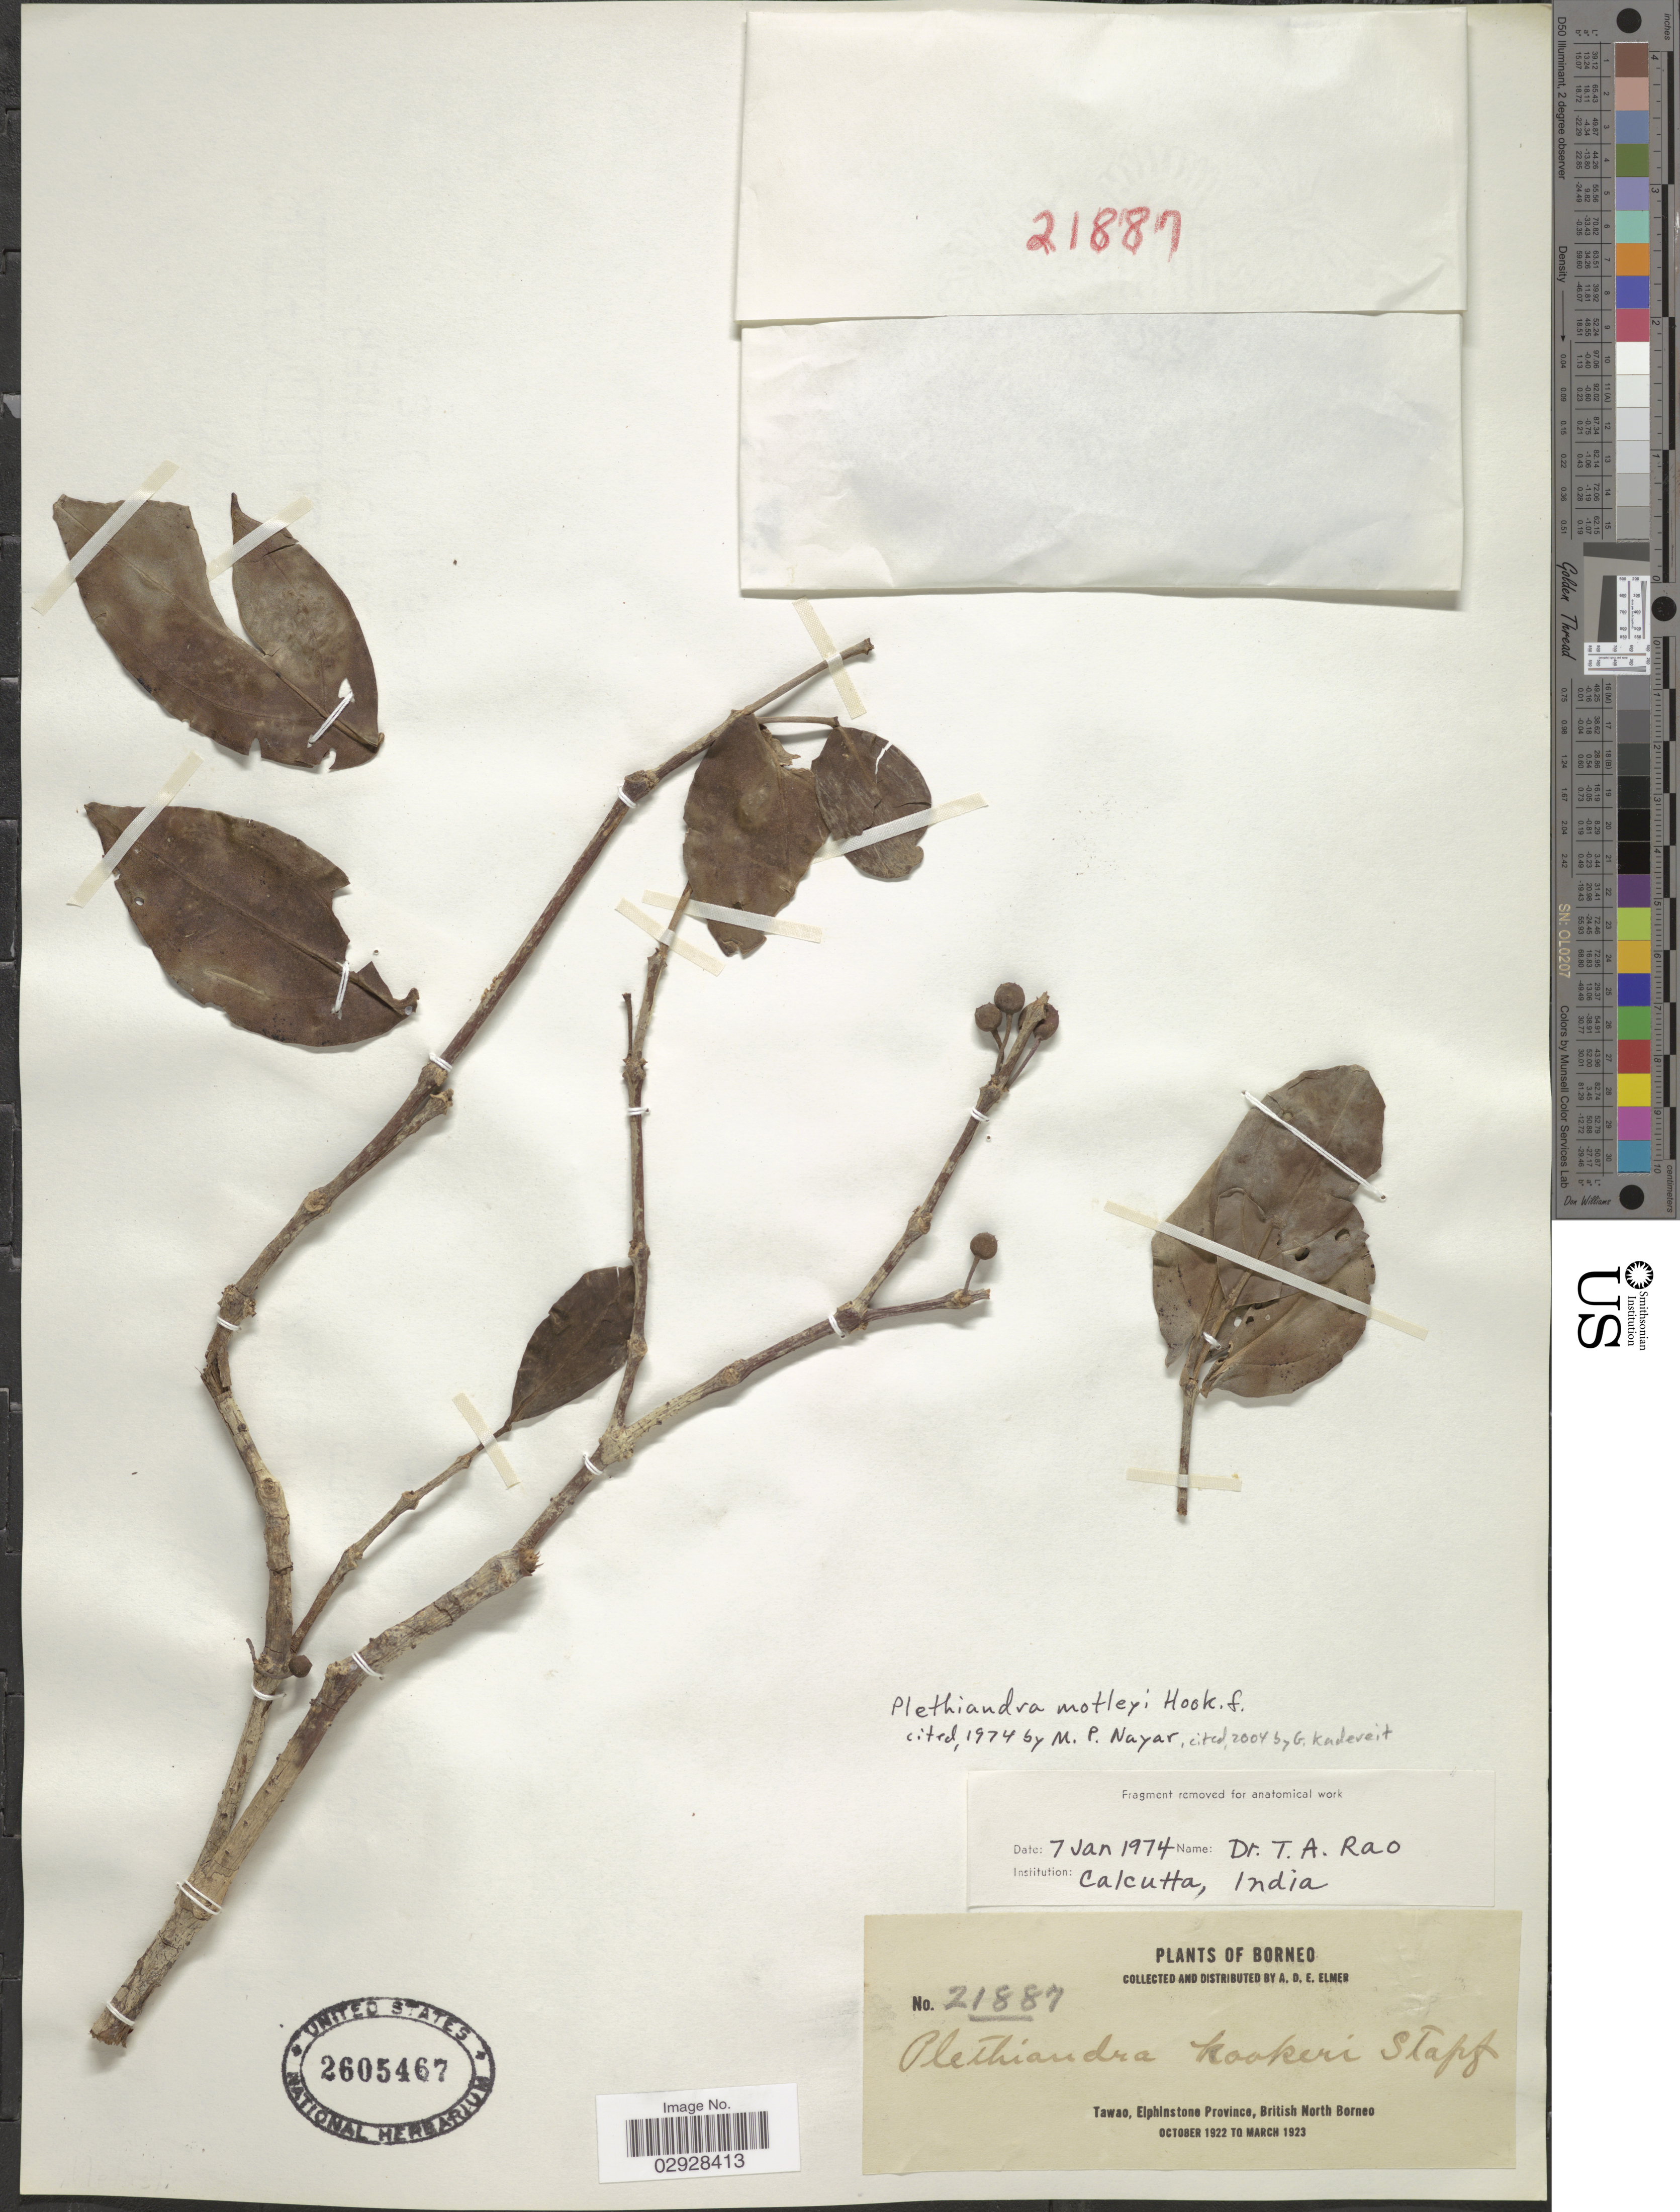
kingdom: Plantae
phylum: Tracheophyta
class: Magnoliopsida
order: Myrtales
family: Melastomataceae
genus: Plethiandra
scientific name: Plethiandra motleyi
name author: Hook. f.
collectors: A. D. E. Elmer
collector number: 21887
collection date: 1922-10/1923-03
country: Malaysia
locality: Borneo. Tawao, Elphinstone Province, British North Borneo.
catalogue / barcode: US 2605467